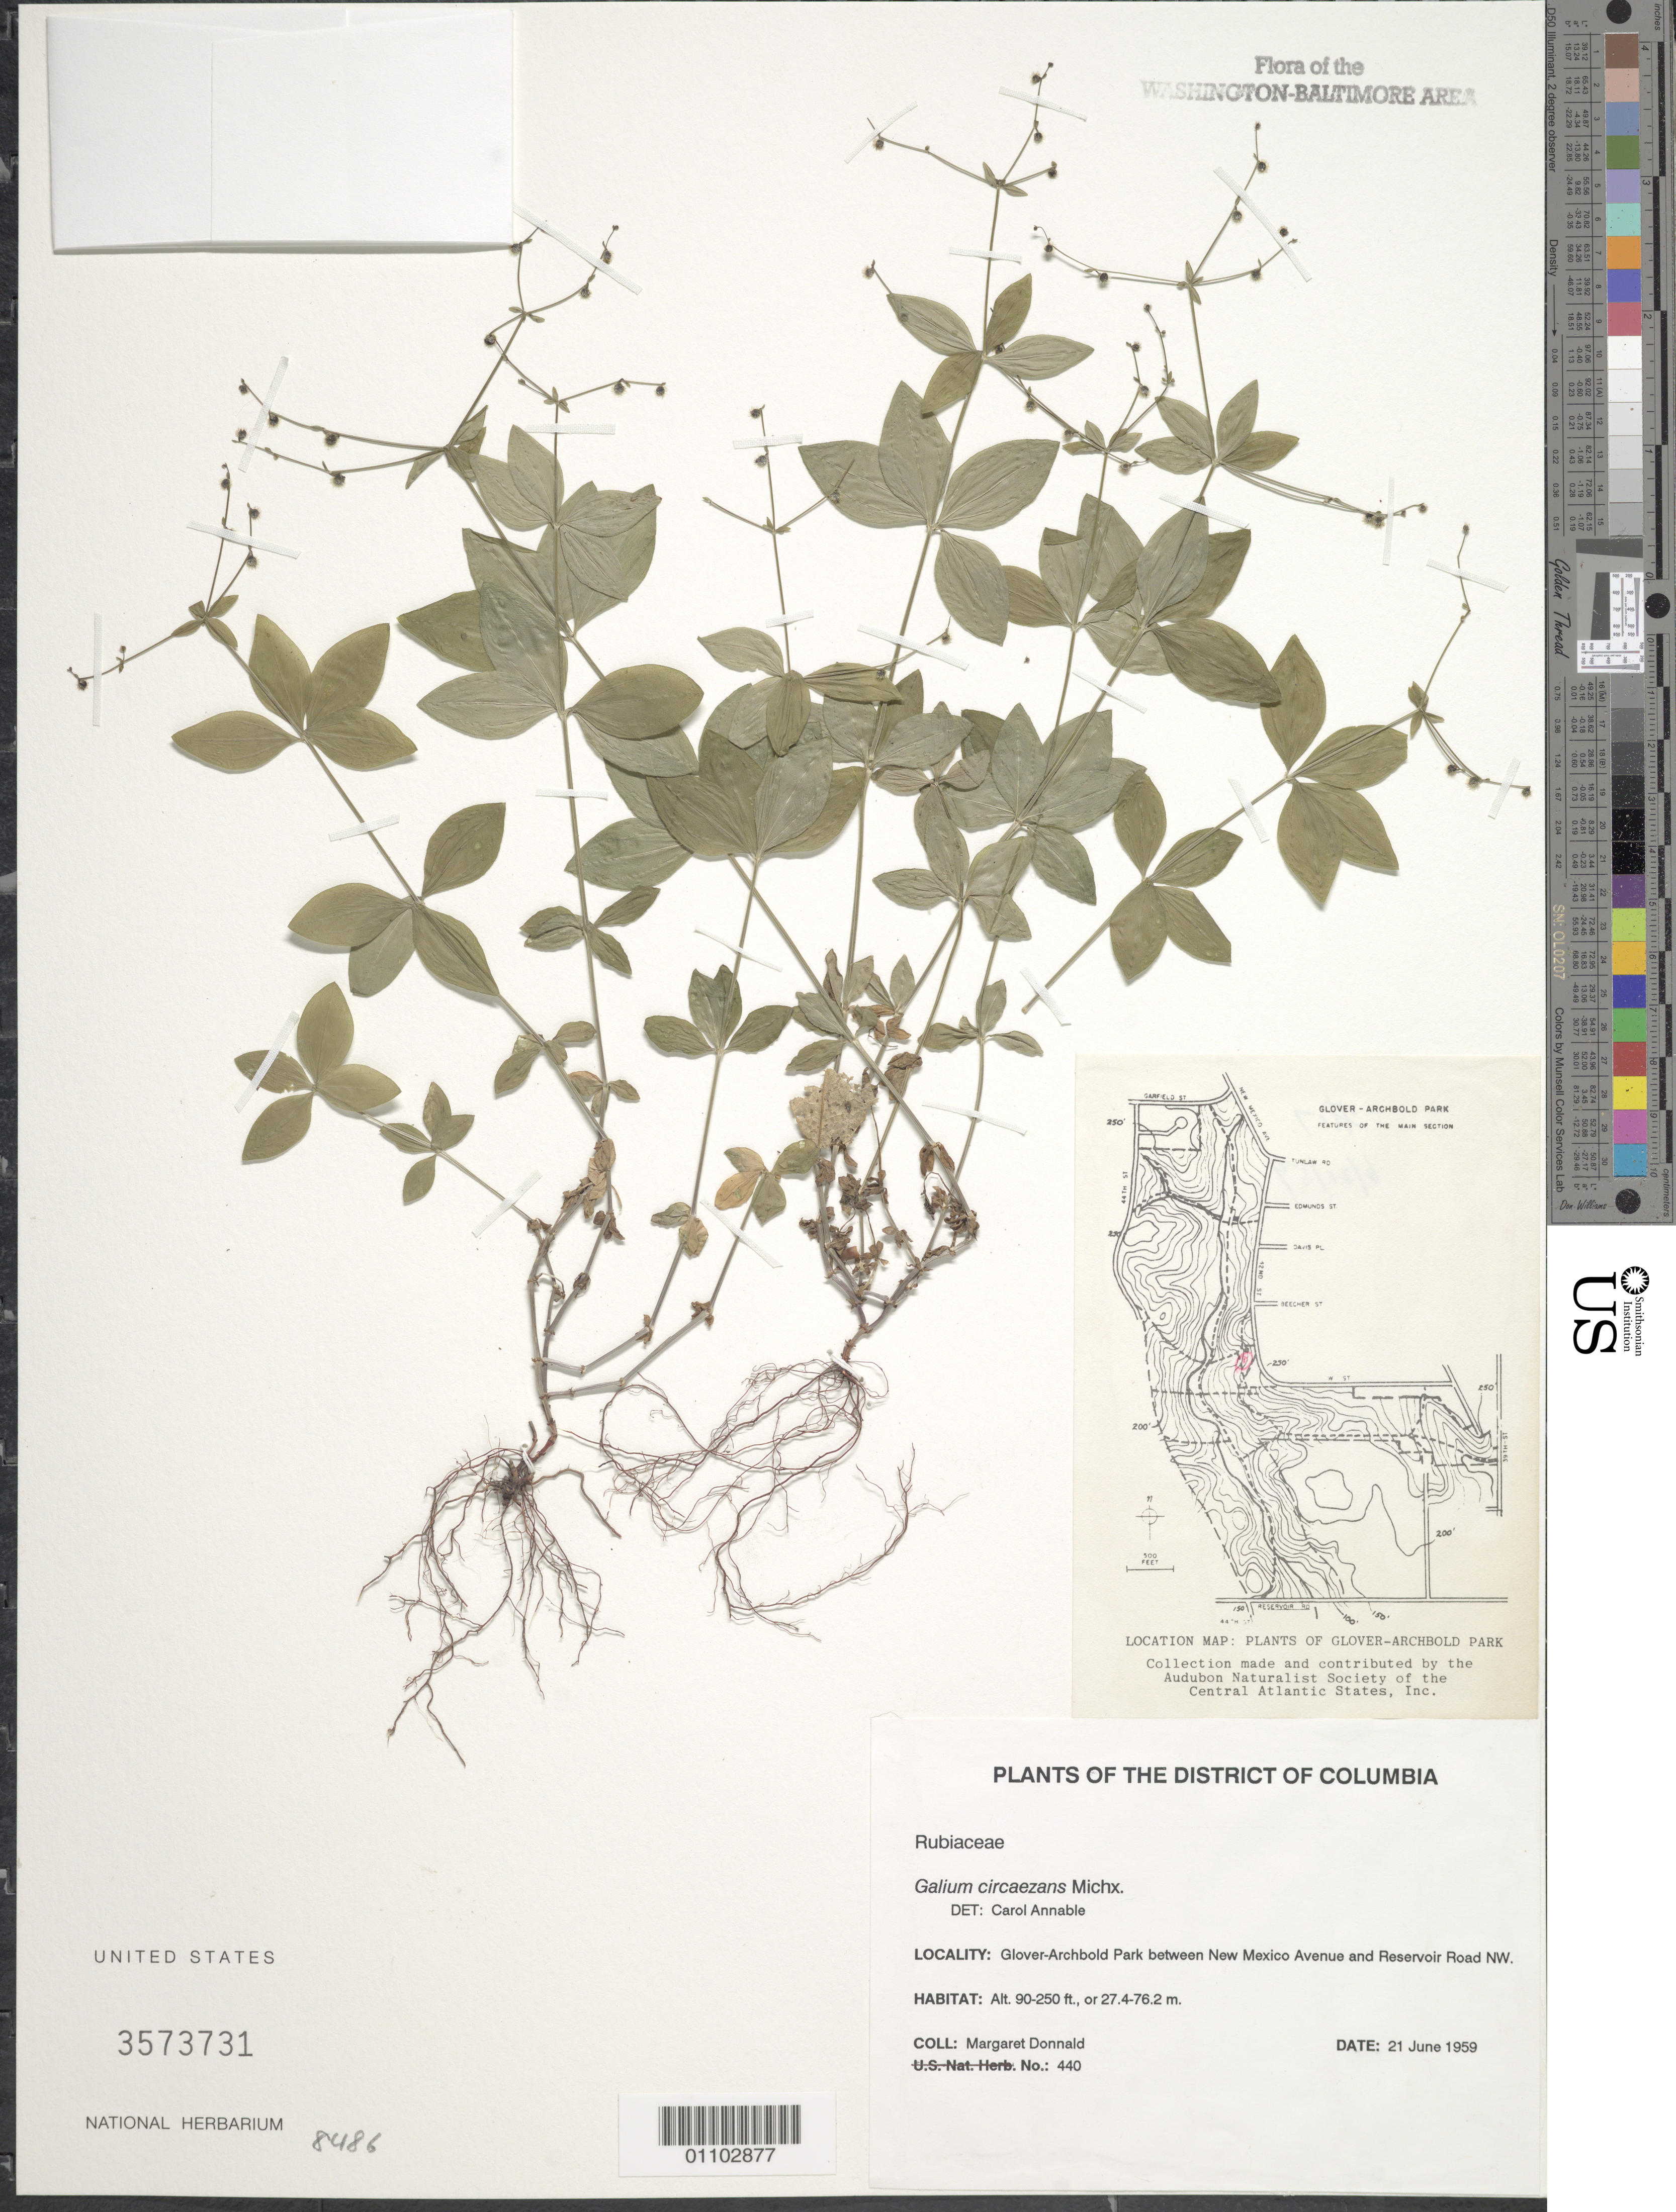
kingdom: Plantae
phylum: Tracheophyta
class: Magnoliopsida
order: Gentianales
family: Rubiaceae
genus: Galium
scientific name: Galium circaezans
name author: Michx.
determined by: Annable, C. R.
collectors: M. Donnald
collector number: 440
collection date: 1959-06-21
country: United States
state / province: District of Columbia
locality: Glover-Archbold Park between New Mexico Avenue and Reservoir Road NW.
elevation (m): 27.4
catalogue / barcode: US 3573731